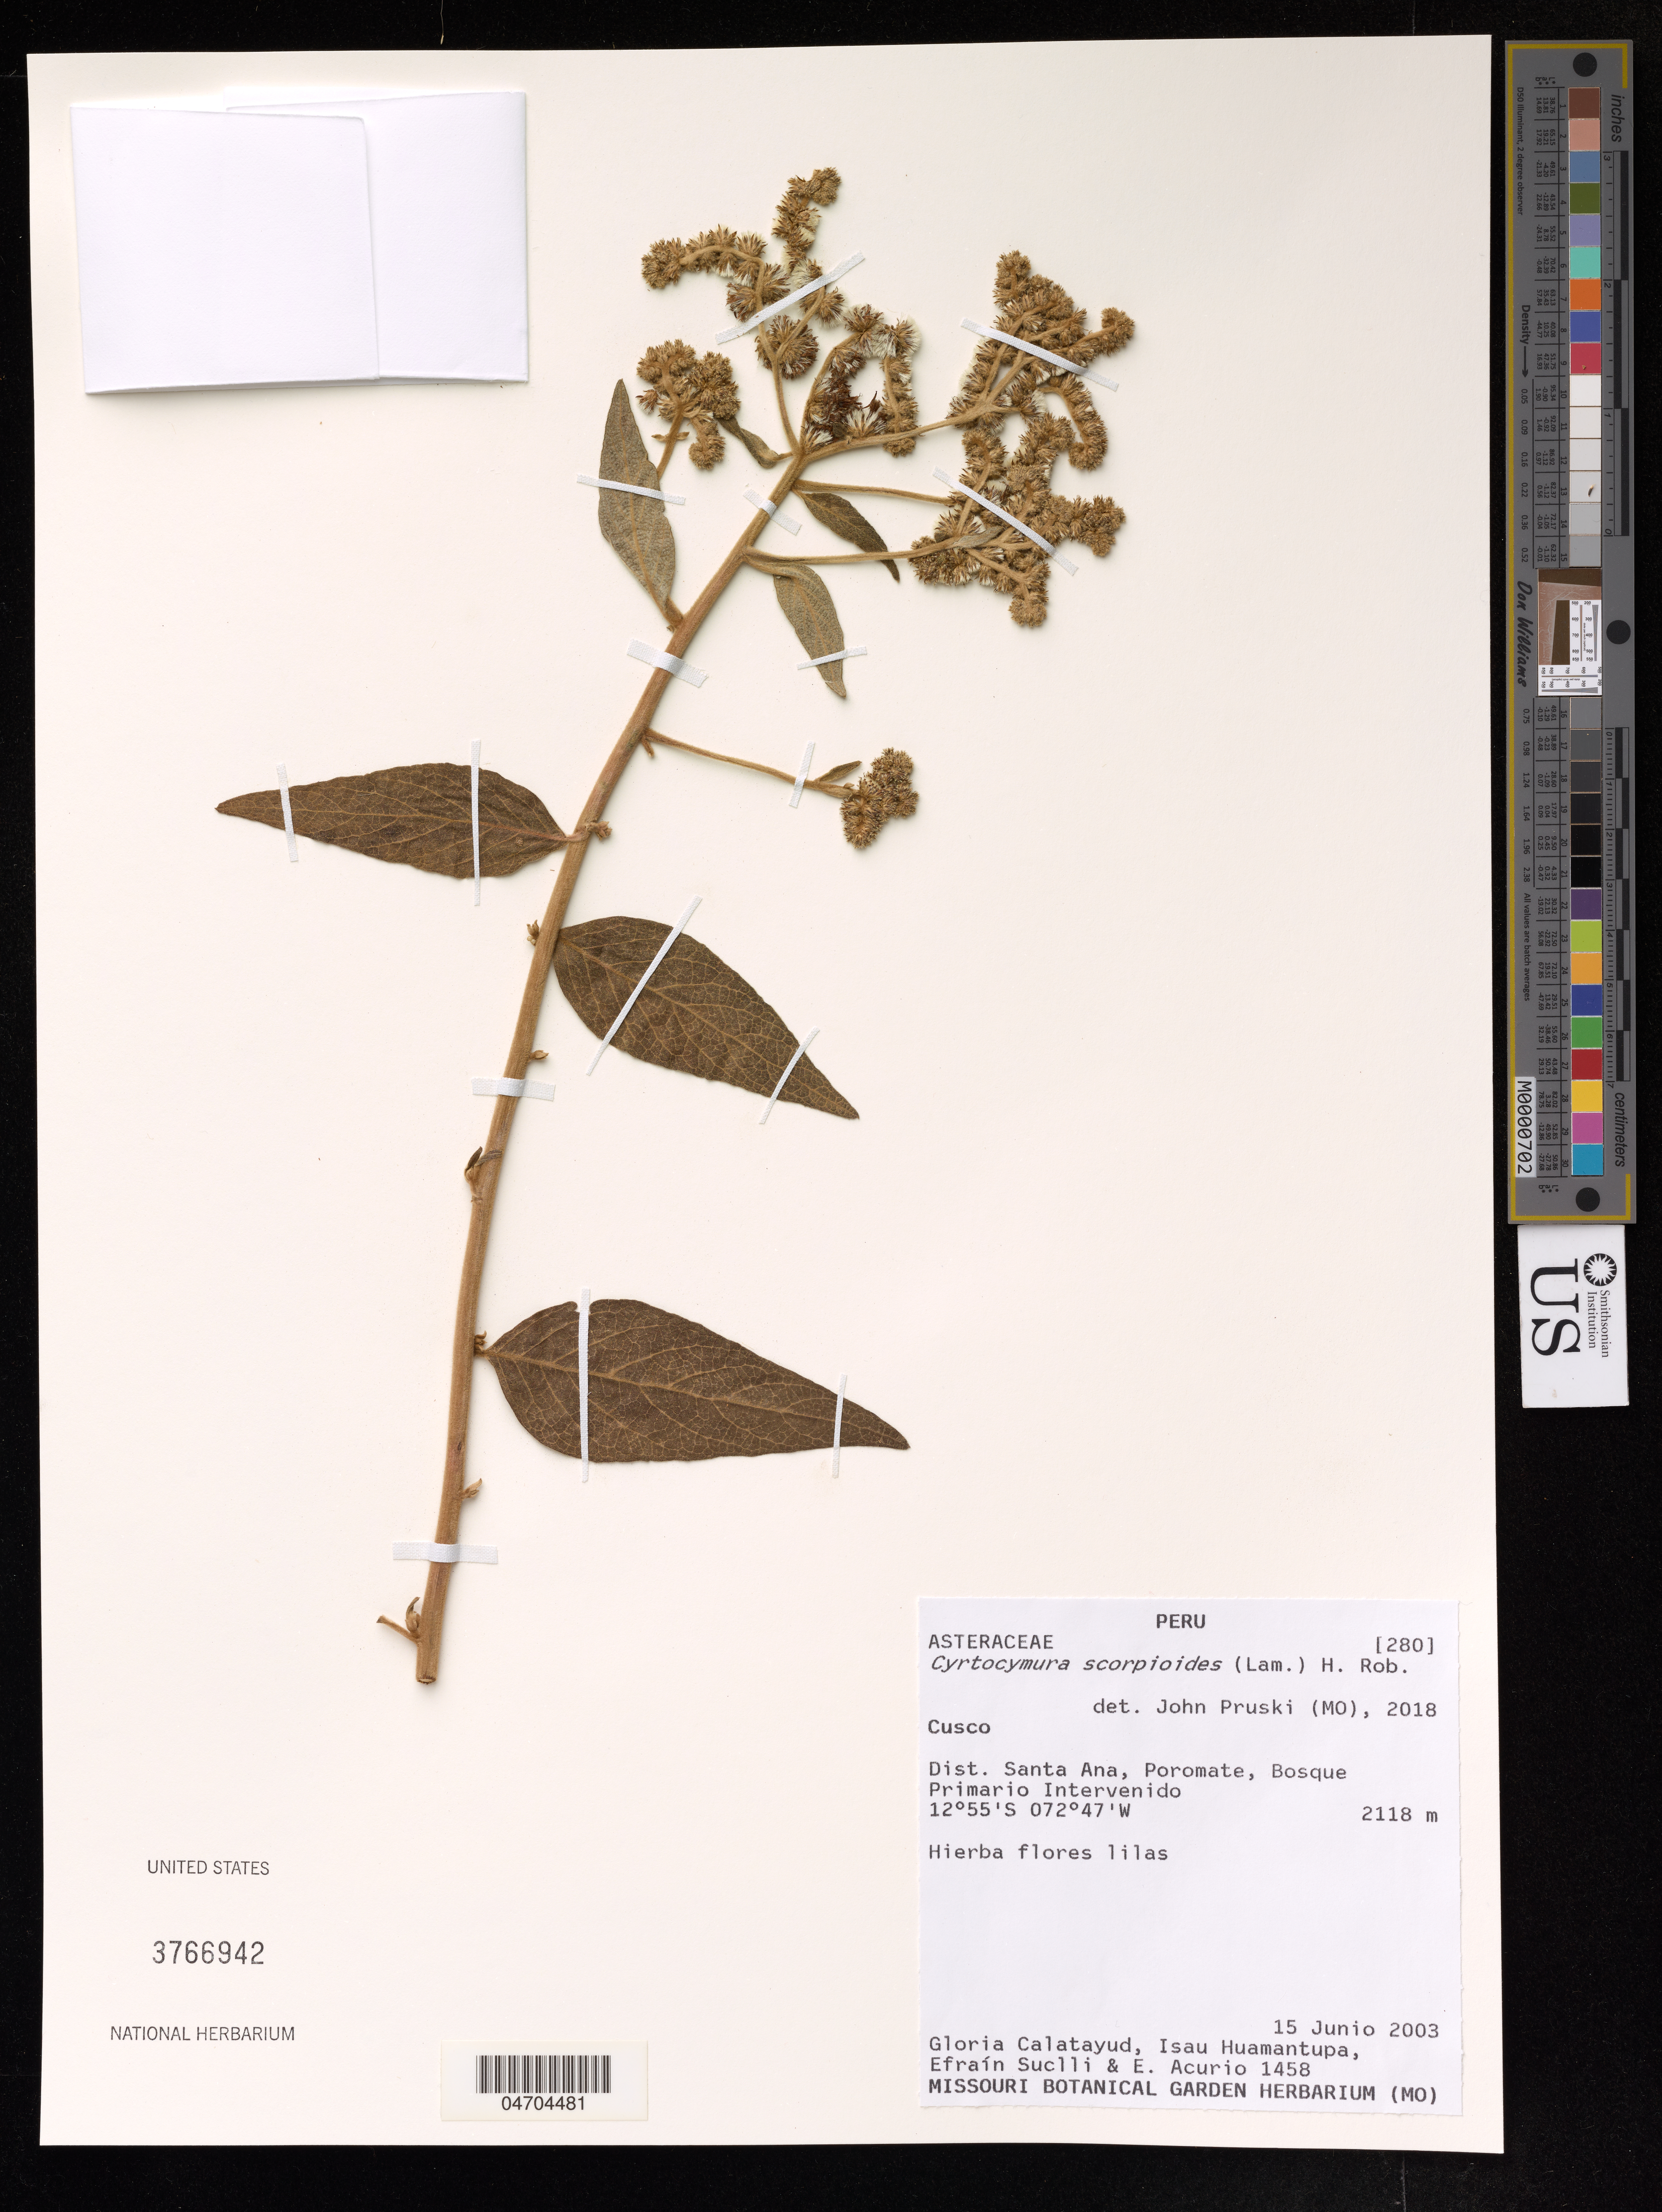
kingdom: Plantae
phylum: Tracheophyta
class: Magnoliopsida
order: Asterales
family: Asteraceae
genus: Cyrtocymura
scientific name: Cyrtocymura scorpioides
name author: (Lam.) H. Rob.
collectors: G. Calatayud, I. Huamantupa, E. Succlli & E. Acurio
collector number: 1458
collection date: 2003-06-15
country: Peru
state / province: Cusco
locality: Dist. Santa Ana, Poromate.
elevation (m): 2118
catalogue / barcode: US 3766942